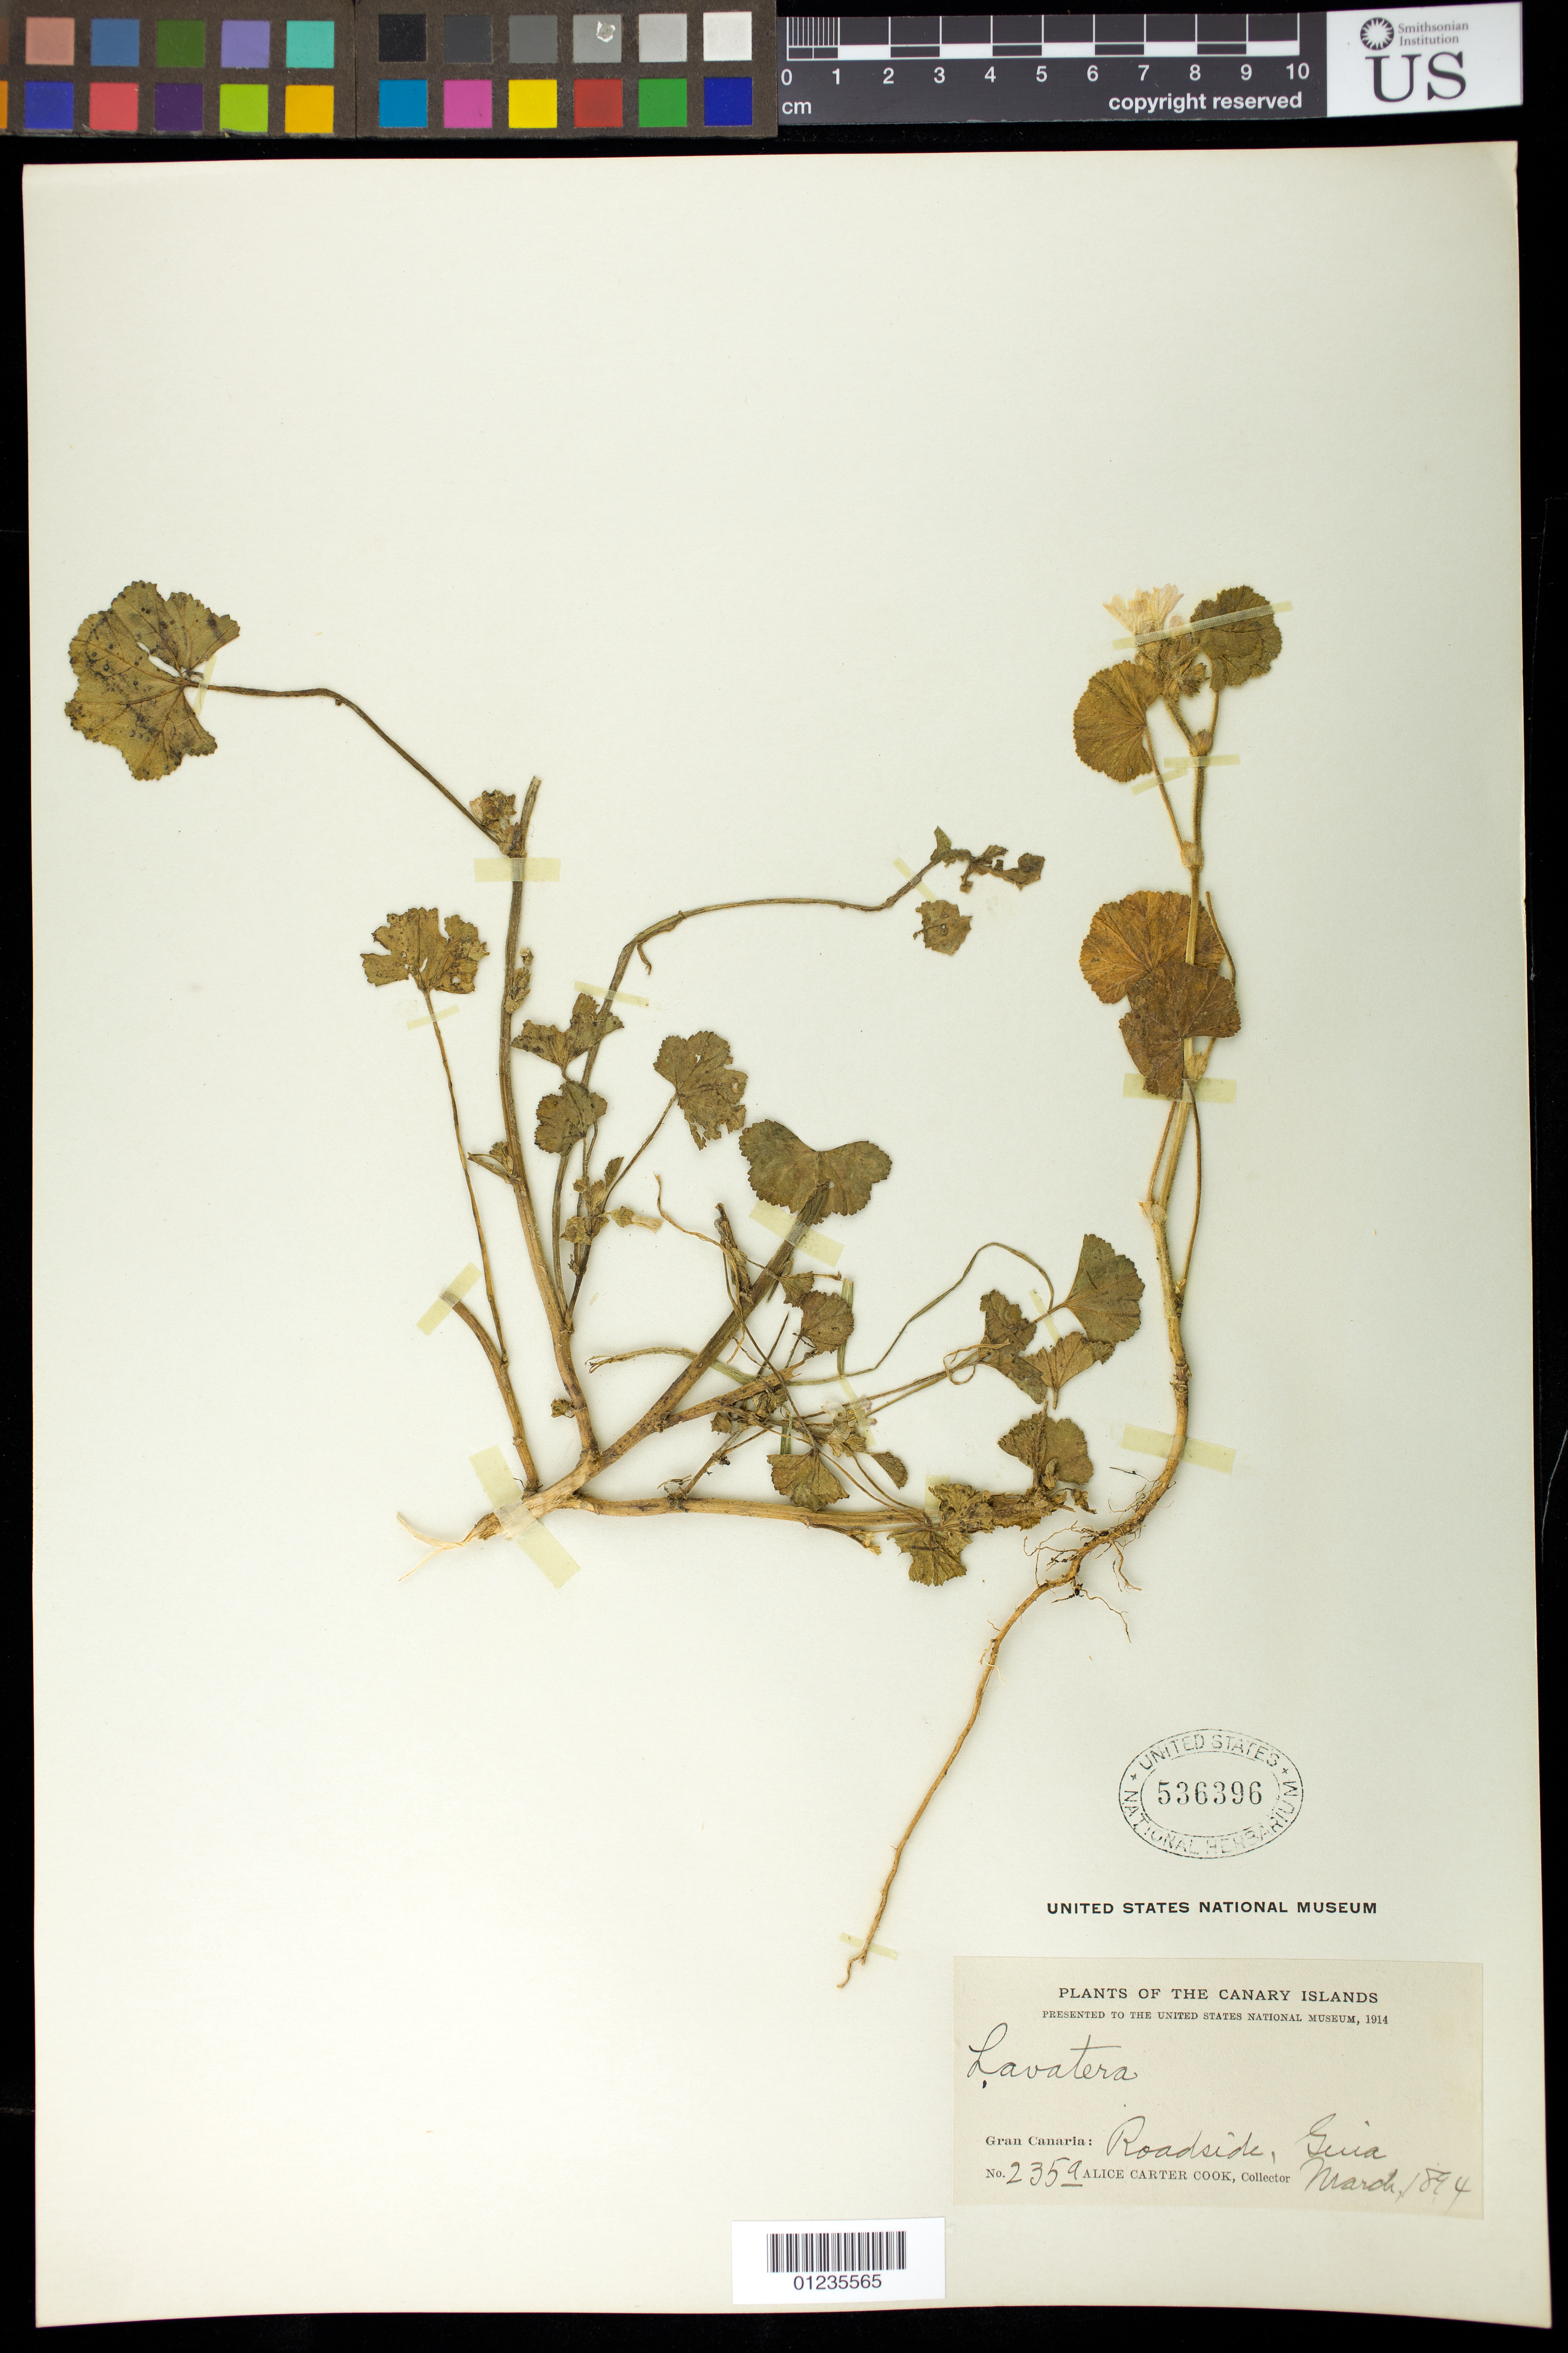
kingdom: Plantae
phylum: Tracheophyta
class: Magnoliopsida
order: Malvales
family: Malvaceae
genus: Lavatera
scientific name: Lavatera sp.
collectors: Alice C. Cook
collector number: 235 a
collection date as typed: Mar 1894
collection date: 1894-03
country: Spain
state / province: Canarias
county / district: Las Palmas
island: Grand Canary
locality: Canary Islands. Gran Canaria.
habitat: Roadside.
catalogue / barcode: US 536396